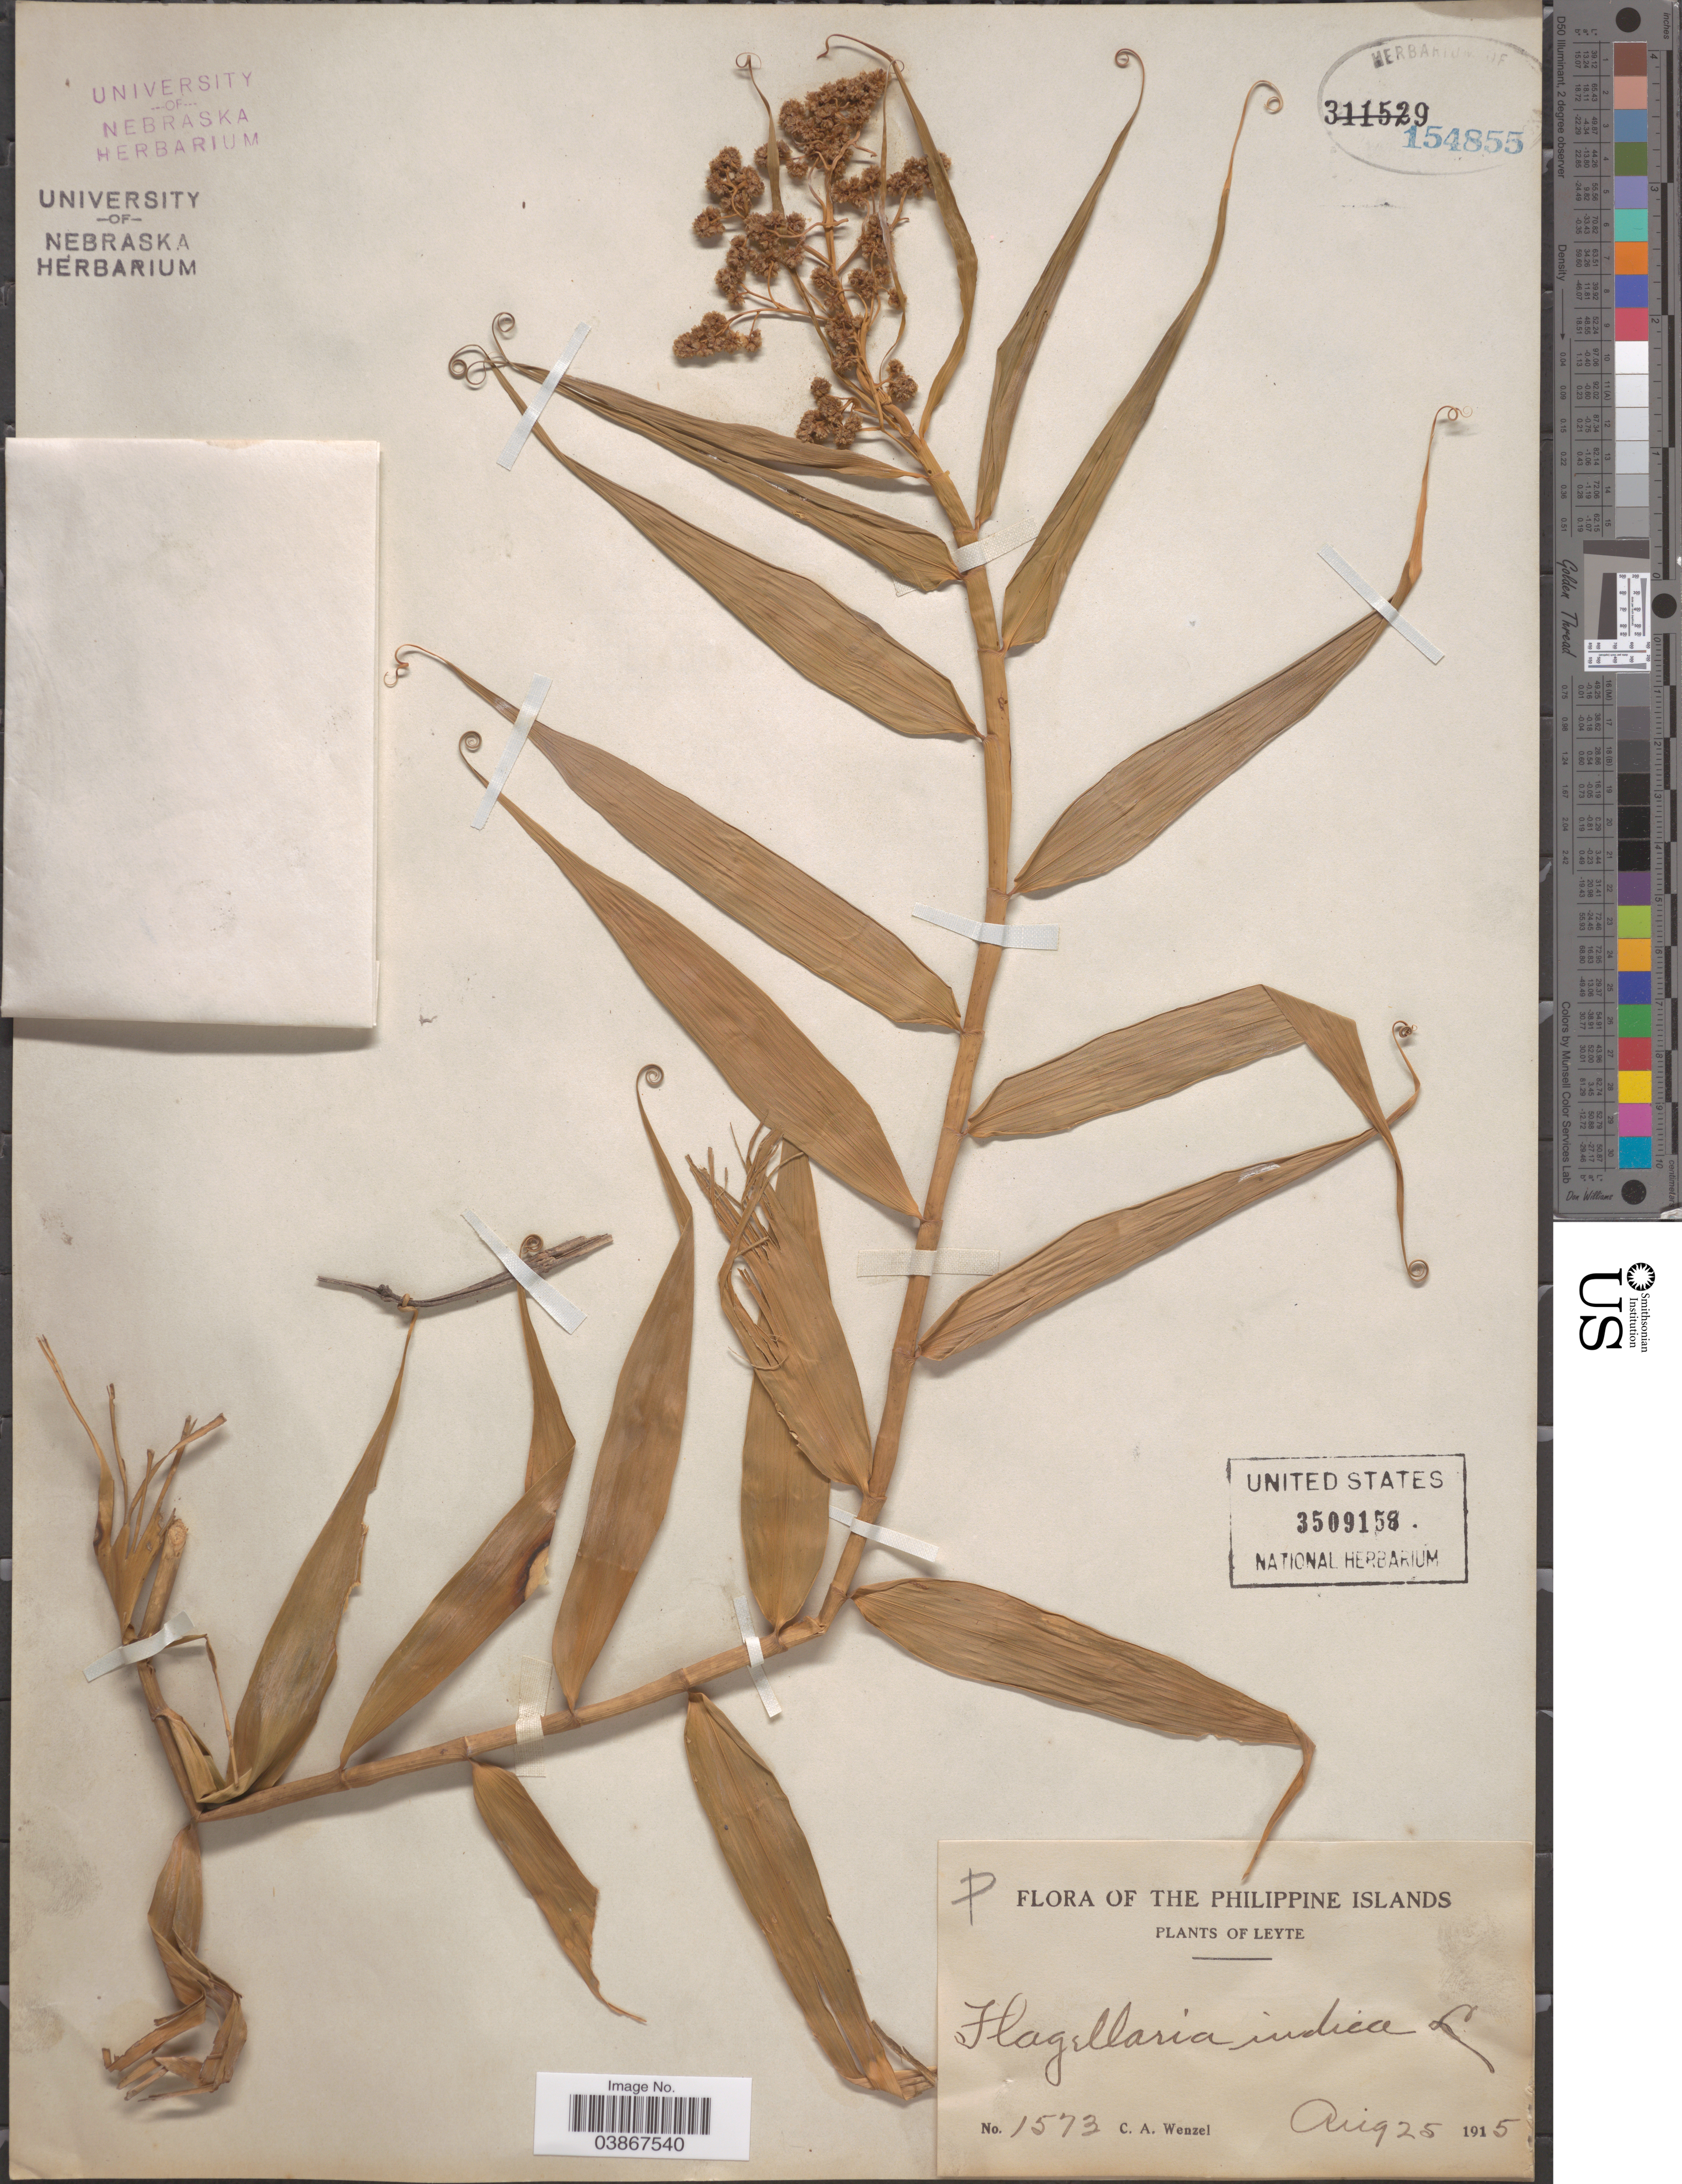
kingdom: Plantae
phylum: Tracheophyta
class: Liliopsida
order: Poales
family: Flagellariaceae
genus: Flagellaria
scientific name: Flagellaria indica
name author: L.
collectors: C. Wenzel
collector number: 1573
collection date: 1915-08-25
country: Philippines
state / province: Eastern Visayas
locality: Leyte.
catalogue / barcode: US 3509158